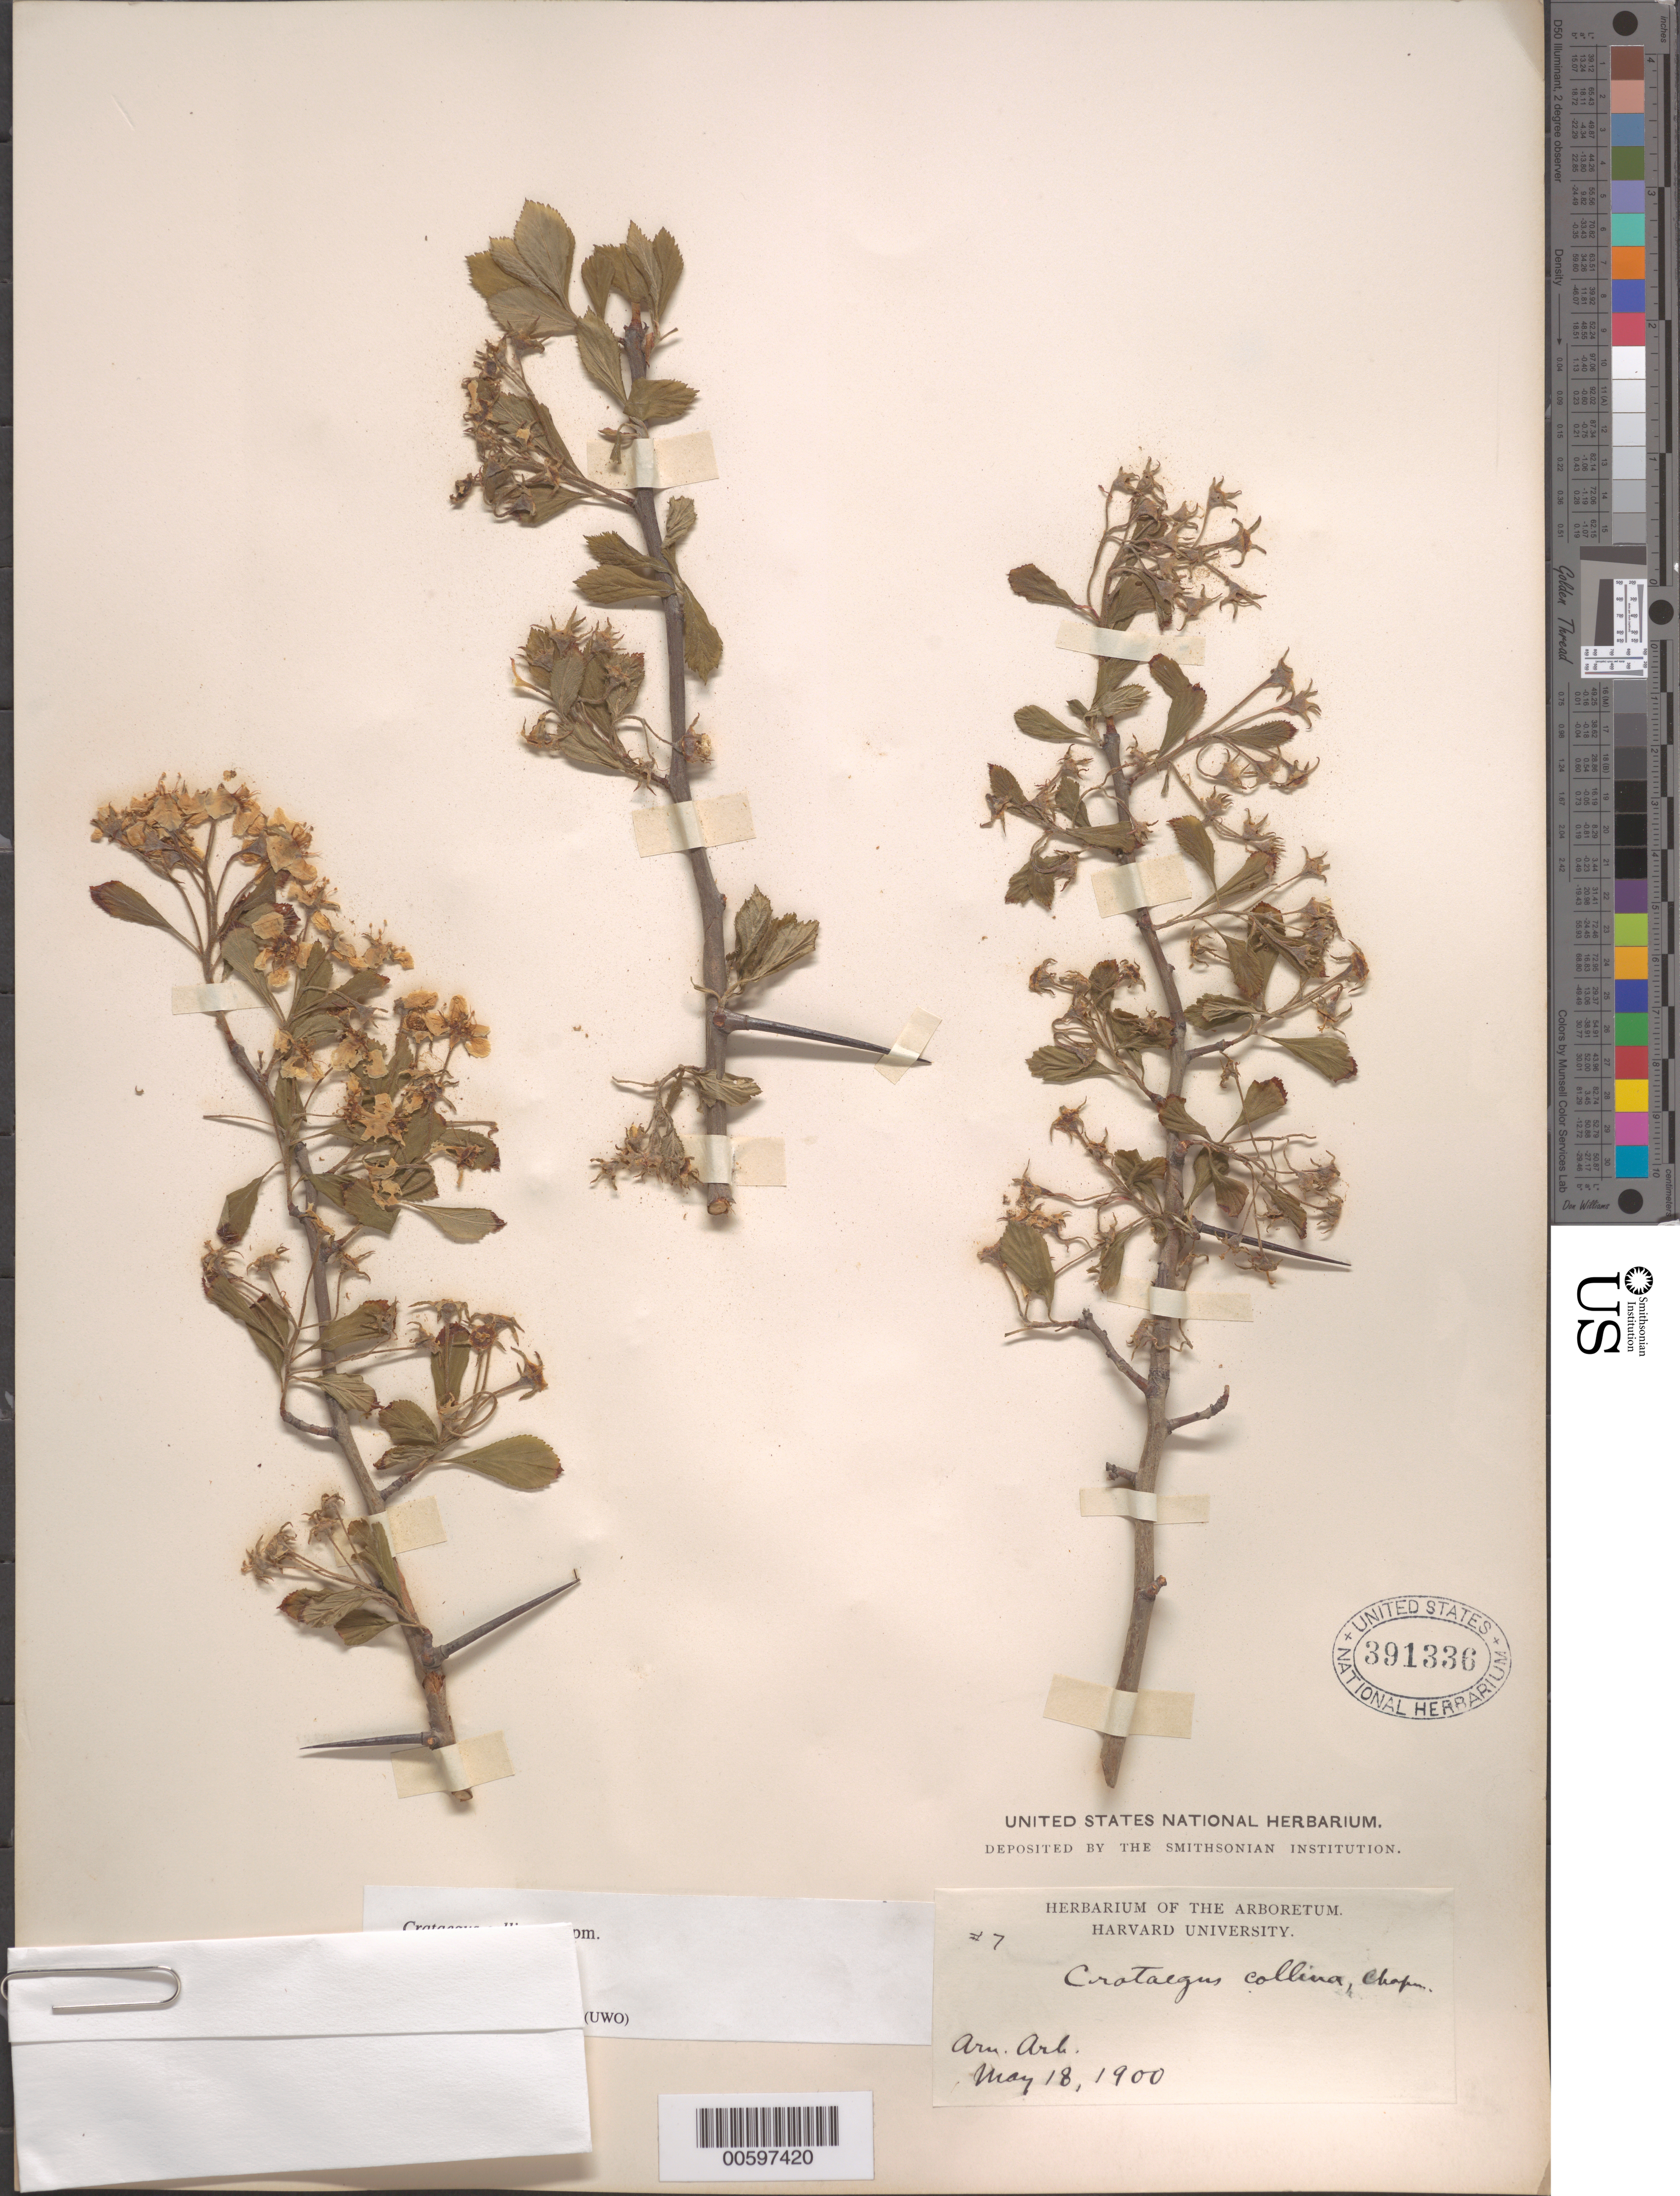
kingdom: Plantae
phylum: Tracheophyta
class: Magnoliopsida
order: Rosales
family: Rosaceae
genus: Crataegus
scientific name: Crataegus collina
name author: Chapm.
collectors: F. Arnold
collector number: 7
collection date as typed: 18 May 1900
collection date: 1900-05-18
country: United States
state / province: Massachusetts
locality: Arn. Arb.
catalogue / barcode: US 391336